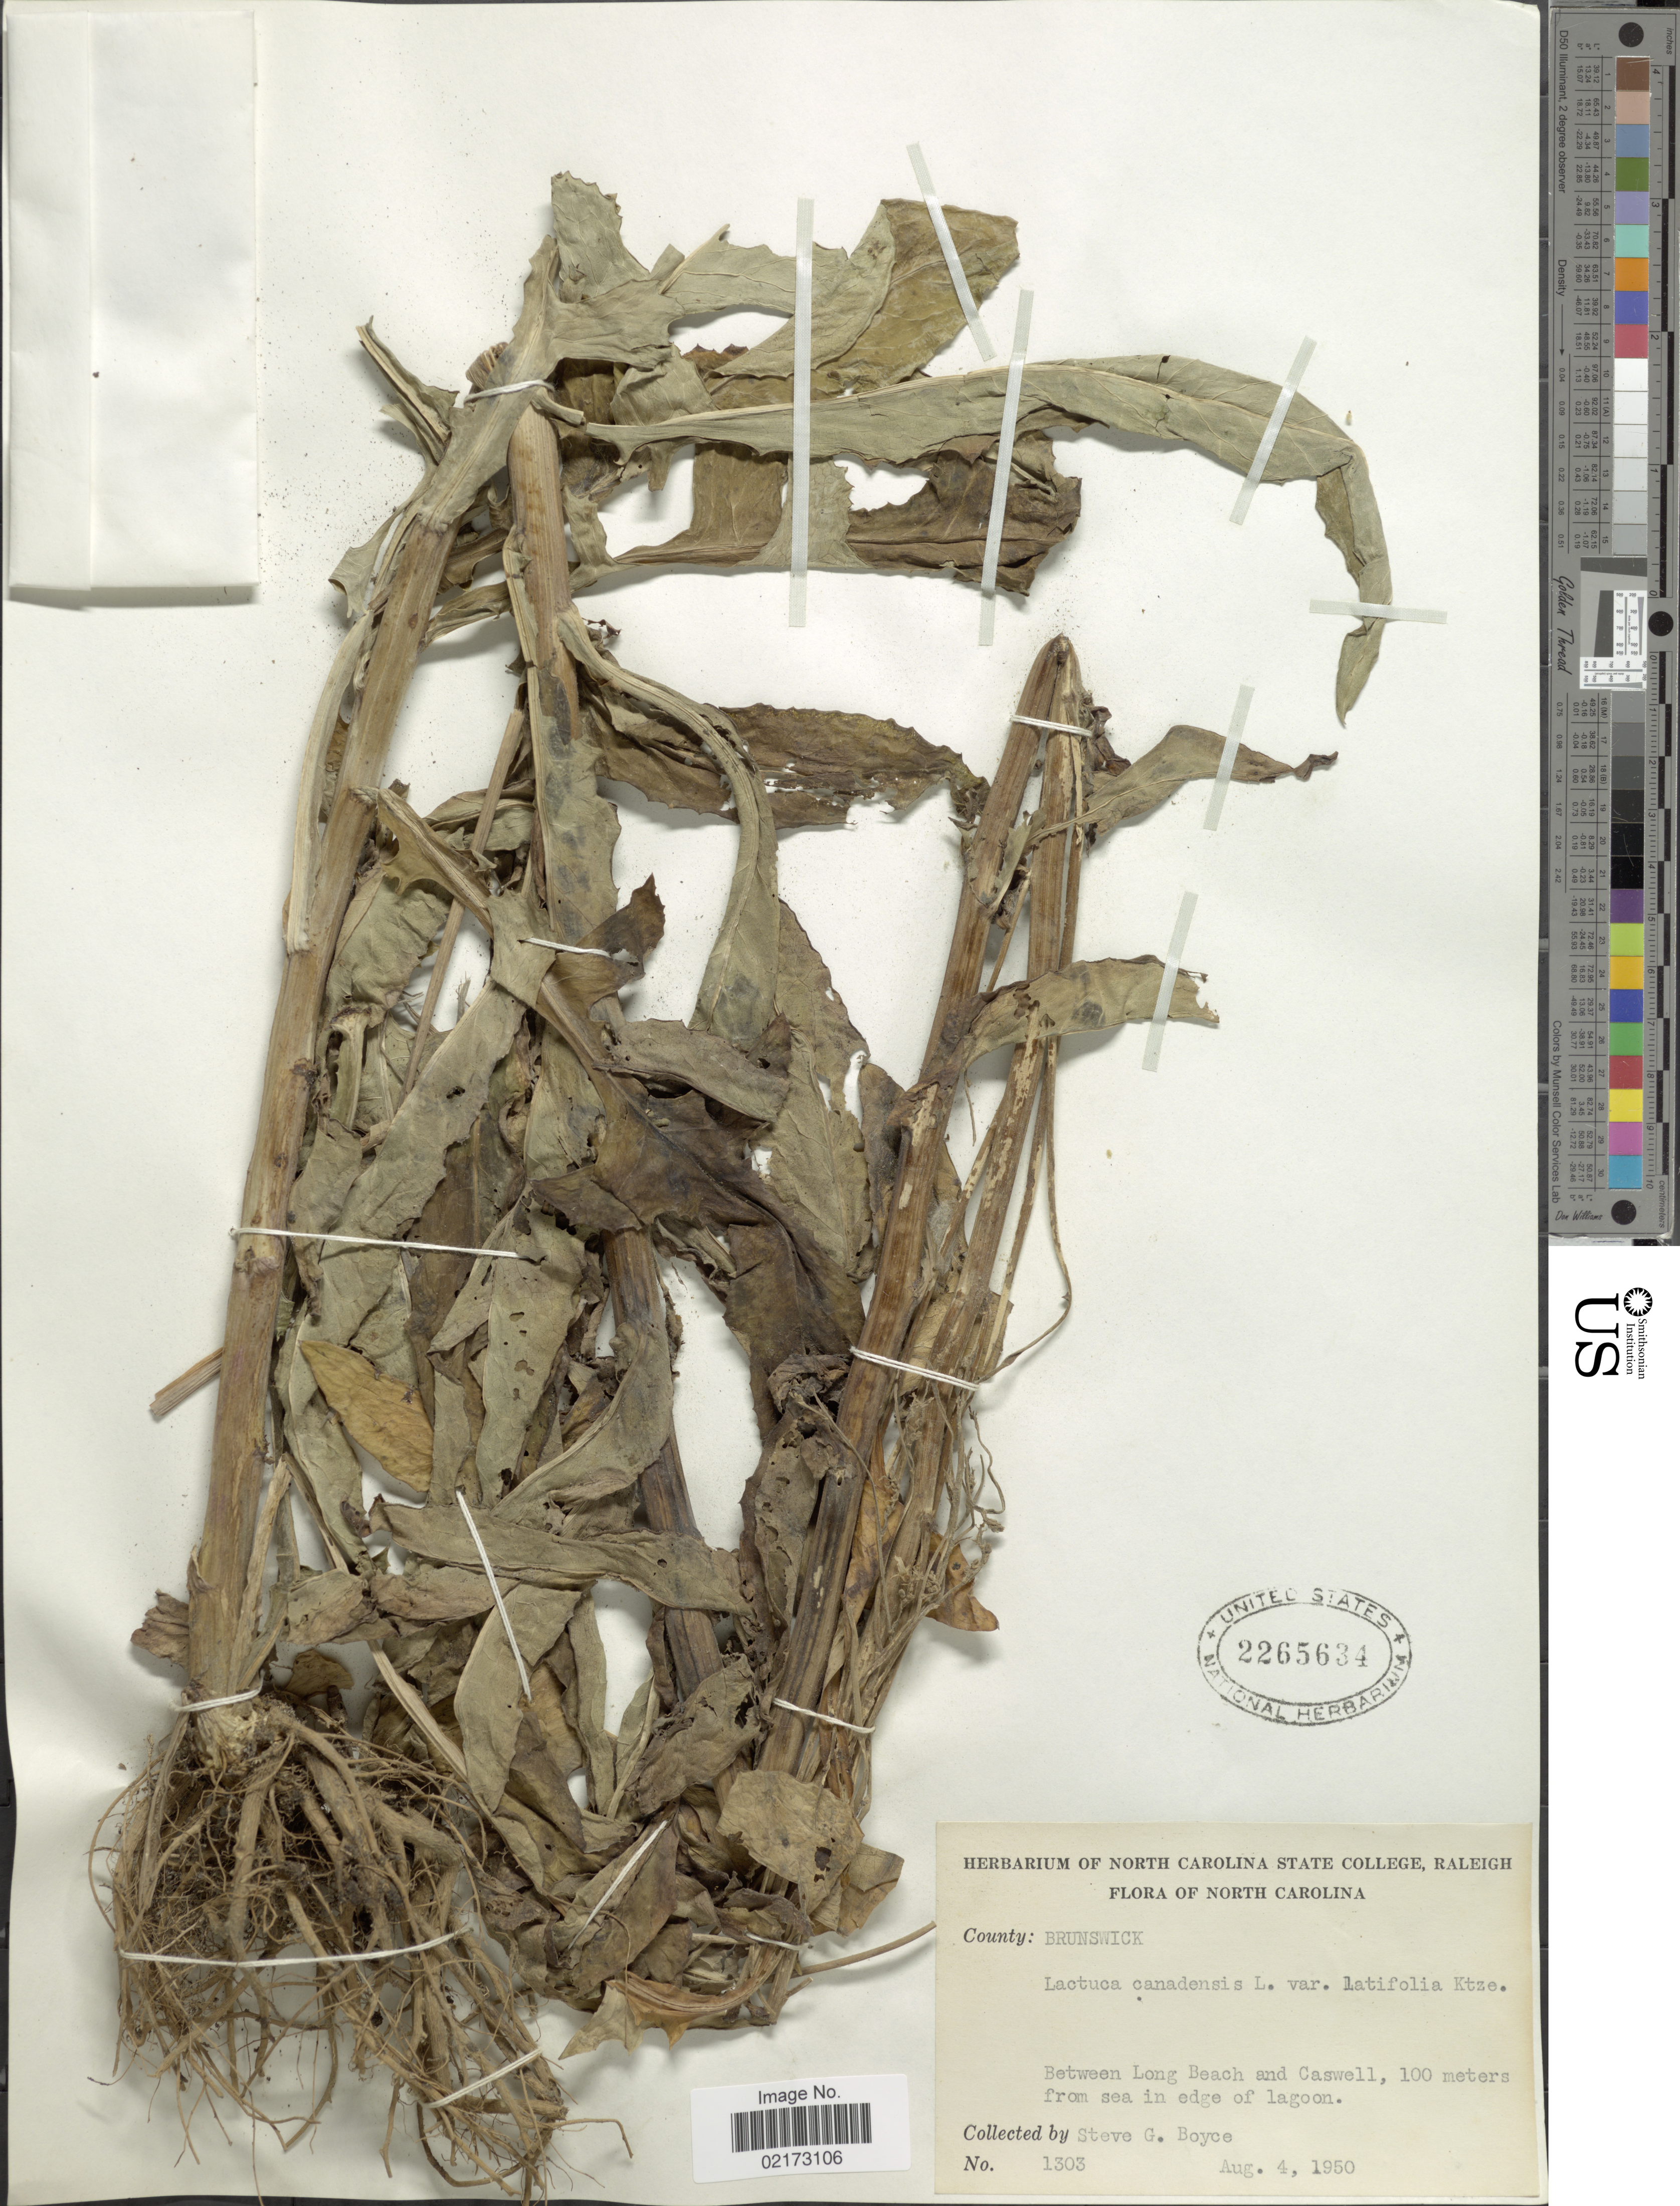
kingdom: Plantae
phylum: Tracheophyta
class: Magnoliopsida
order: Asterales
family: Asteraceae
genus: Lactuca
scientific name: Lactuca canadensis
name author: L.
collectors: S. Boyce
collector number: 1303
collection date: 1950-08-04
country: United States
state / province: North Carolina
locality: County Brunswick, Between Long Beach and Caswell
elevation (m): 100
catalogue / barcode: US 2265634